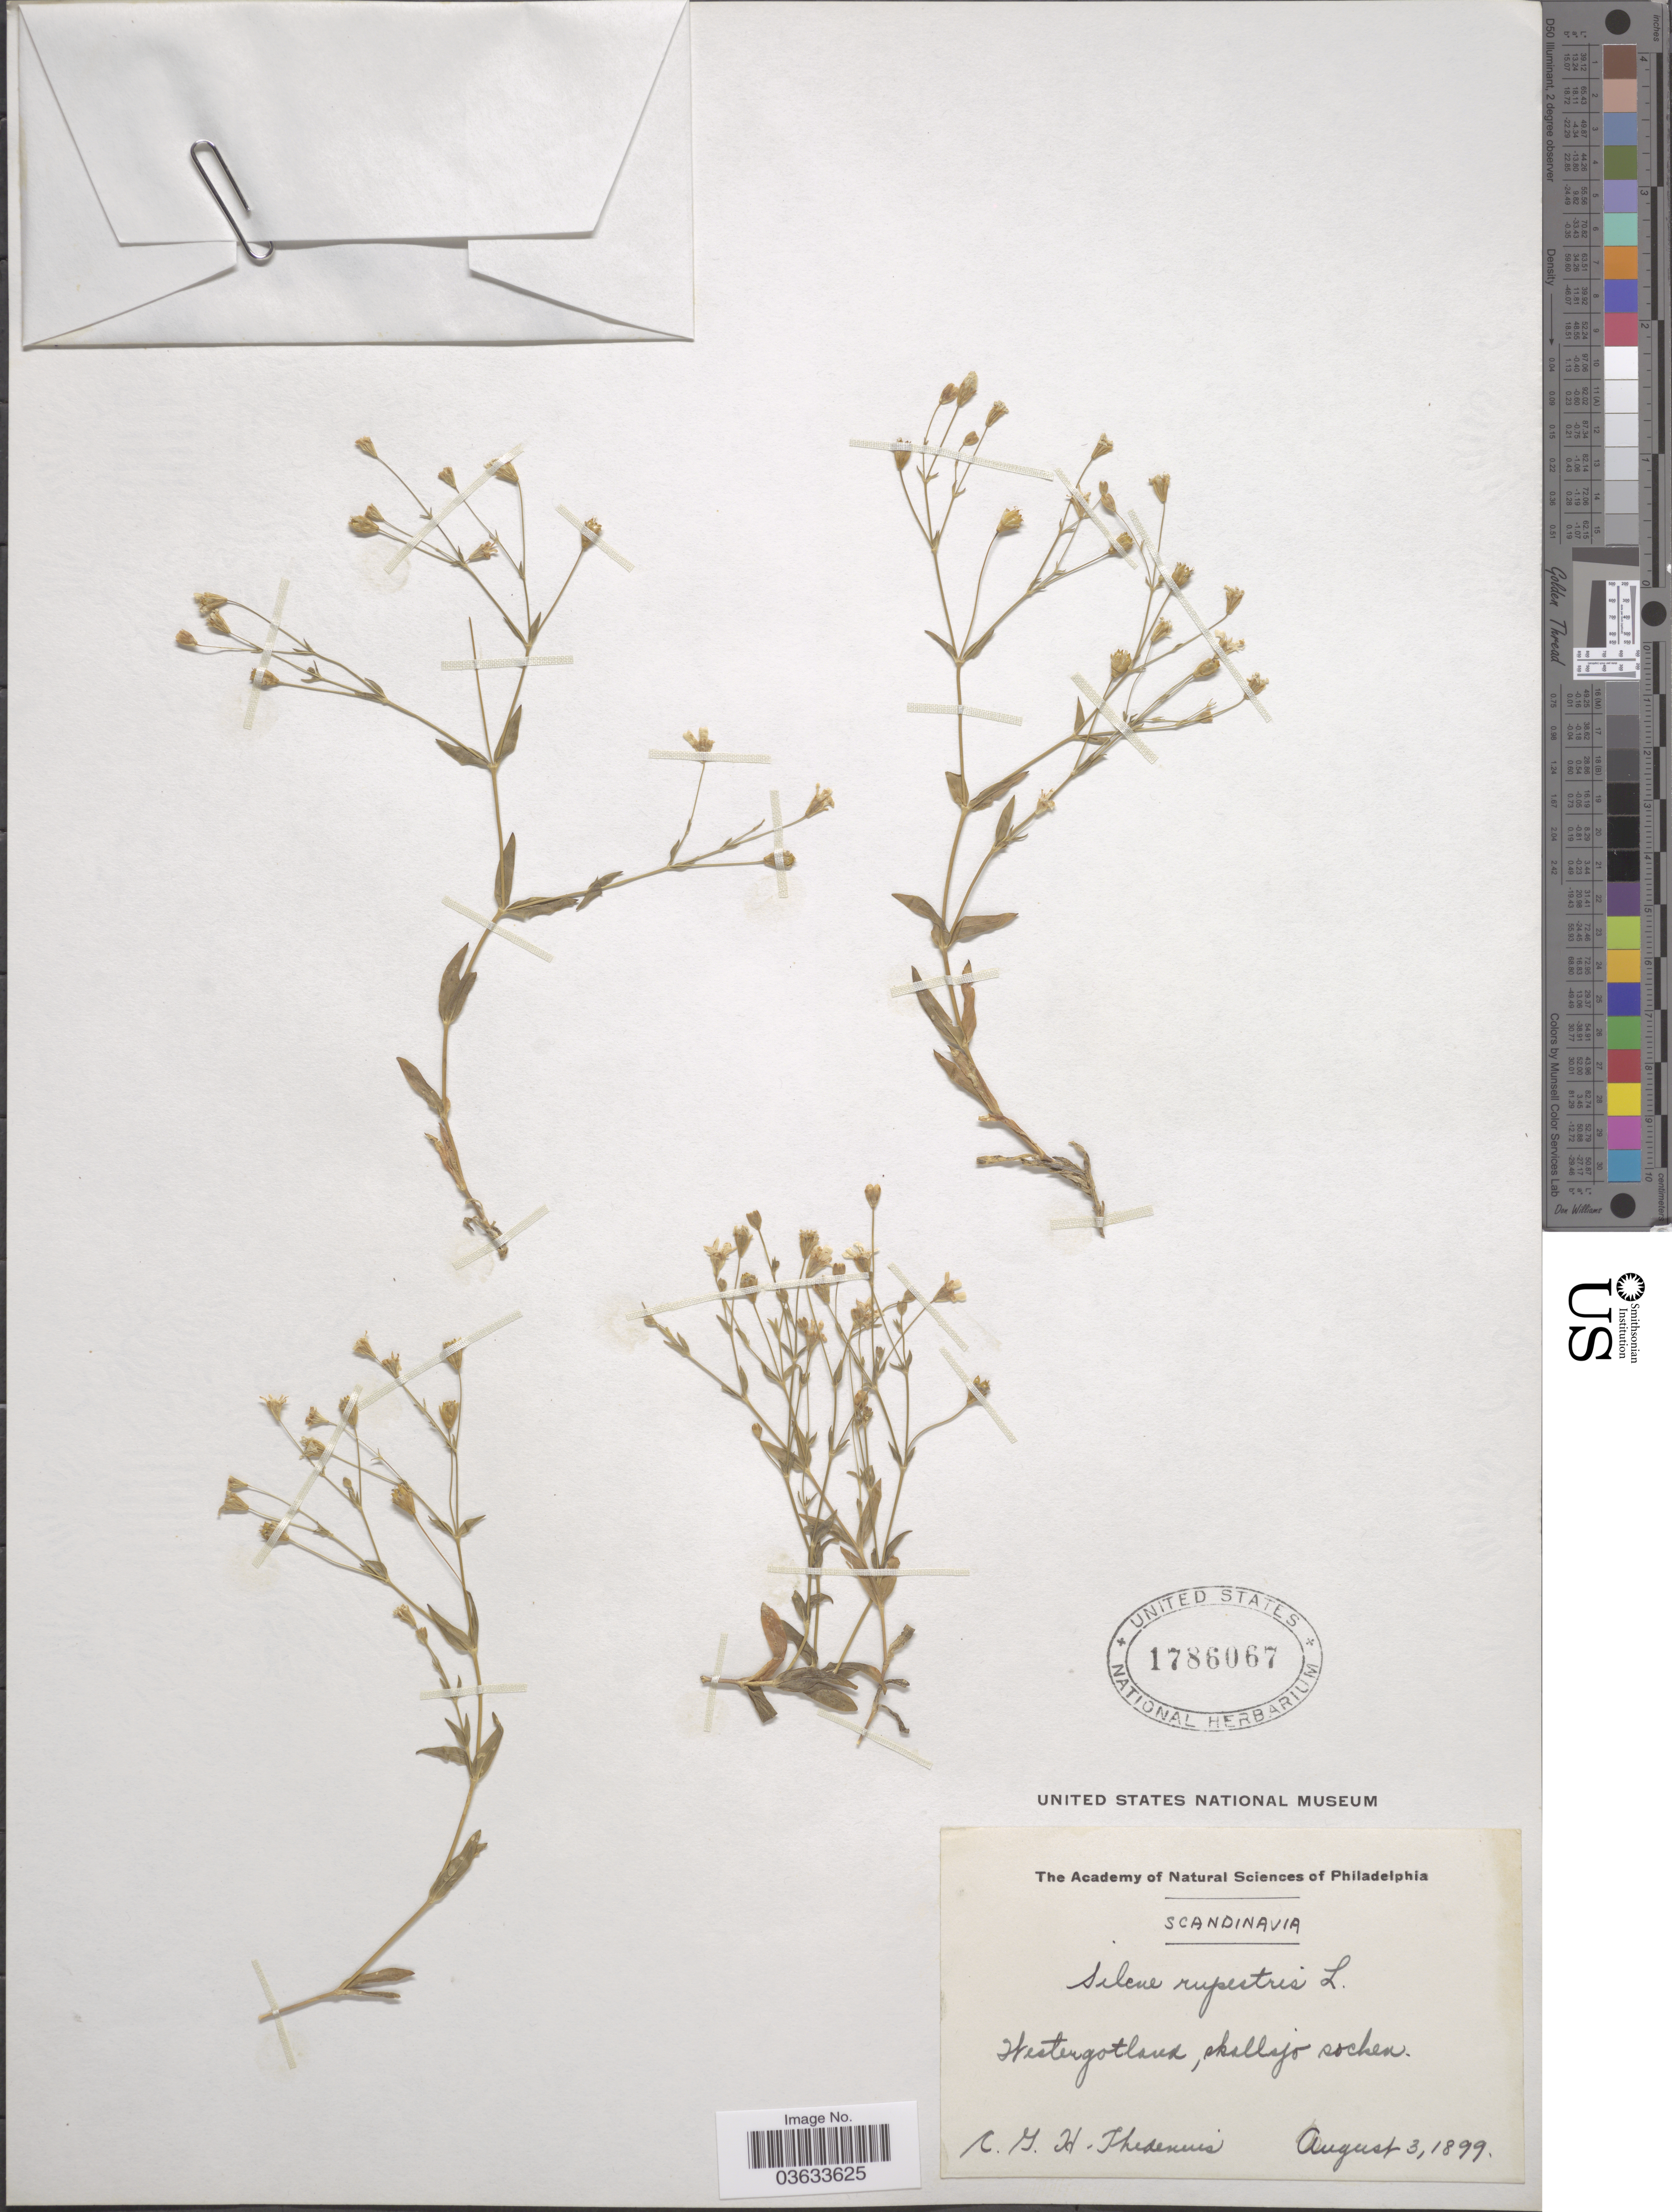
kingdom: Plantae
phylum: Tracheophyta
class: Magnoliopsida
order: Caryophyllales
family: Caryophyllaceae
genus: Atocion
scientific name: Atocion rupestre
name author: (L.) Oxelman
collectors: C. Thedenuis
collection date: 1899-08-03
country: Sweden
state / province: Västra Götaland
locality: Scandinavia, Westergotland, skallsjo rocher.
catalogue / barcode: US 1786067